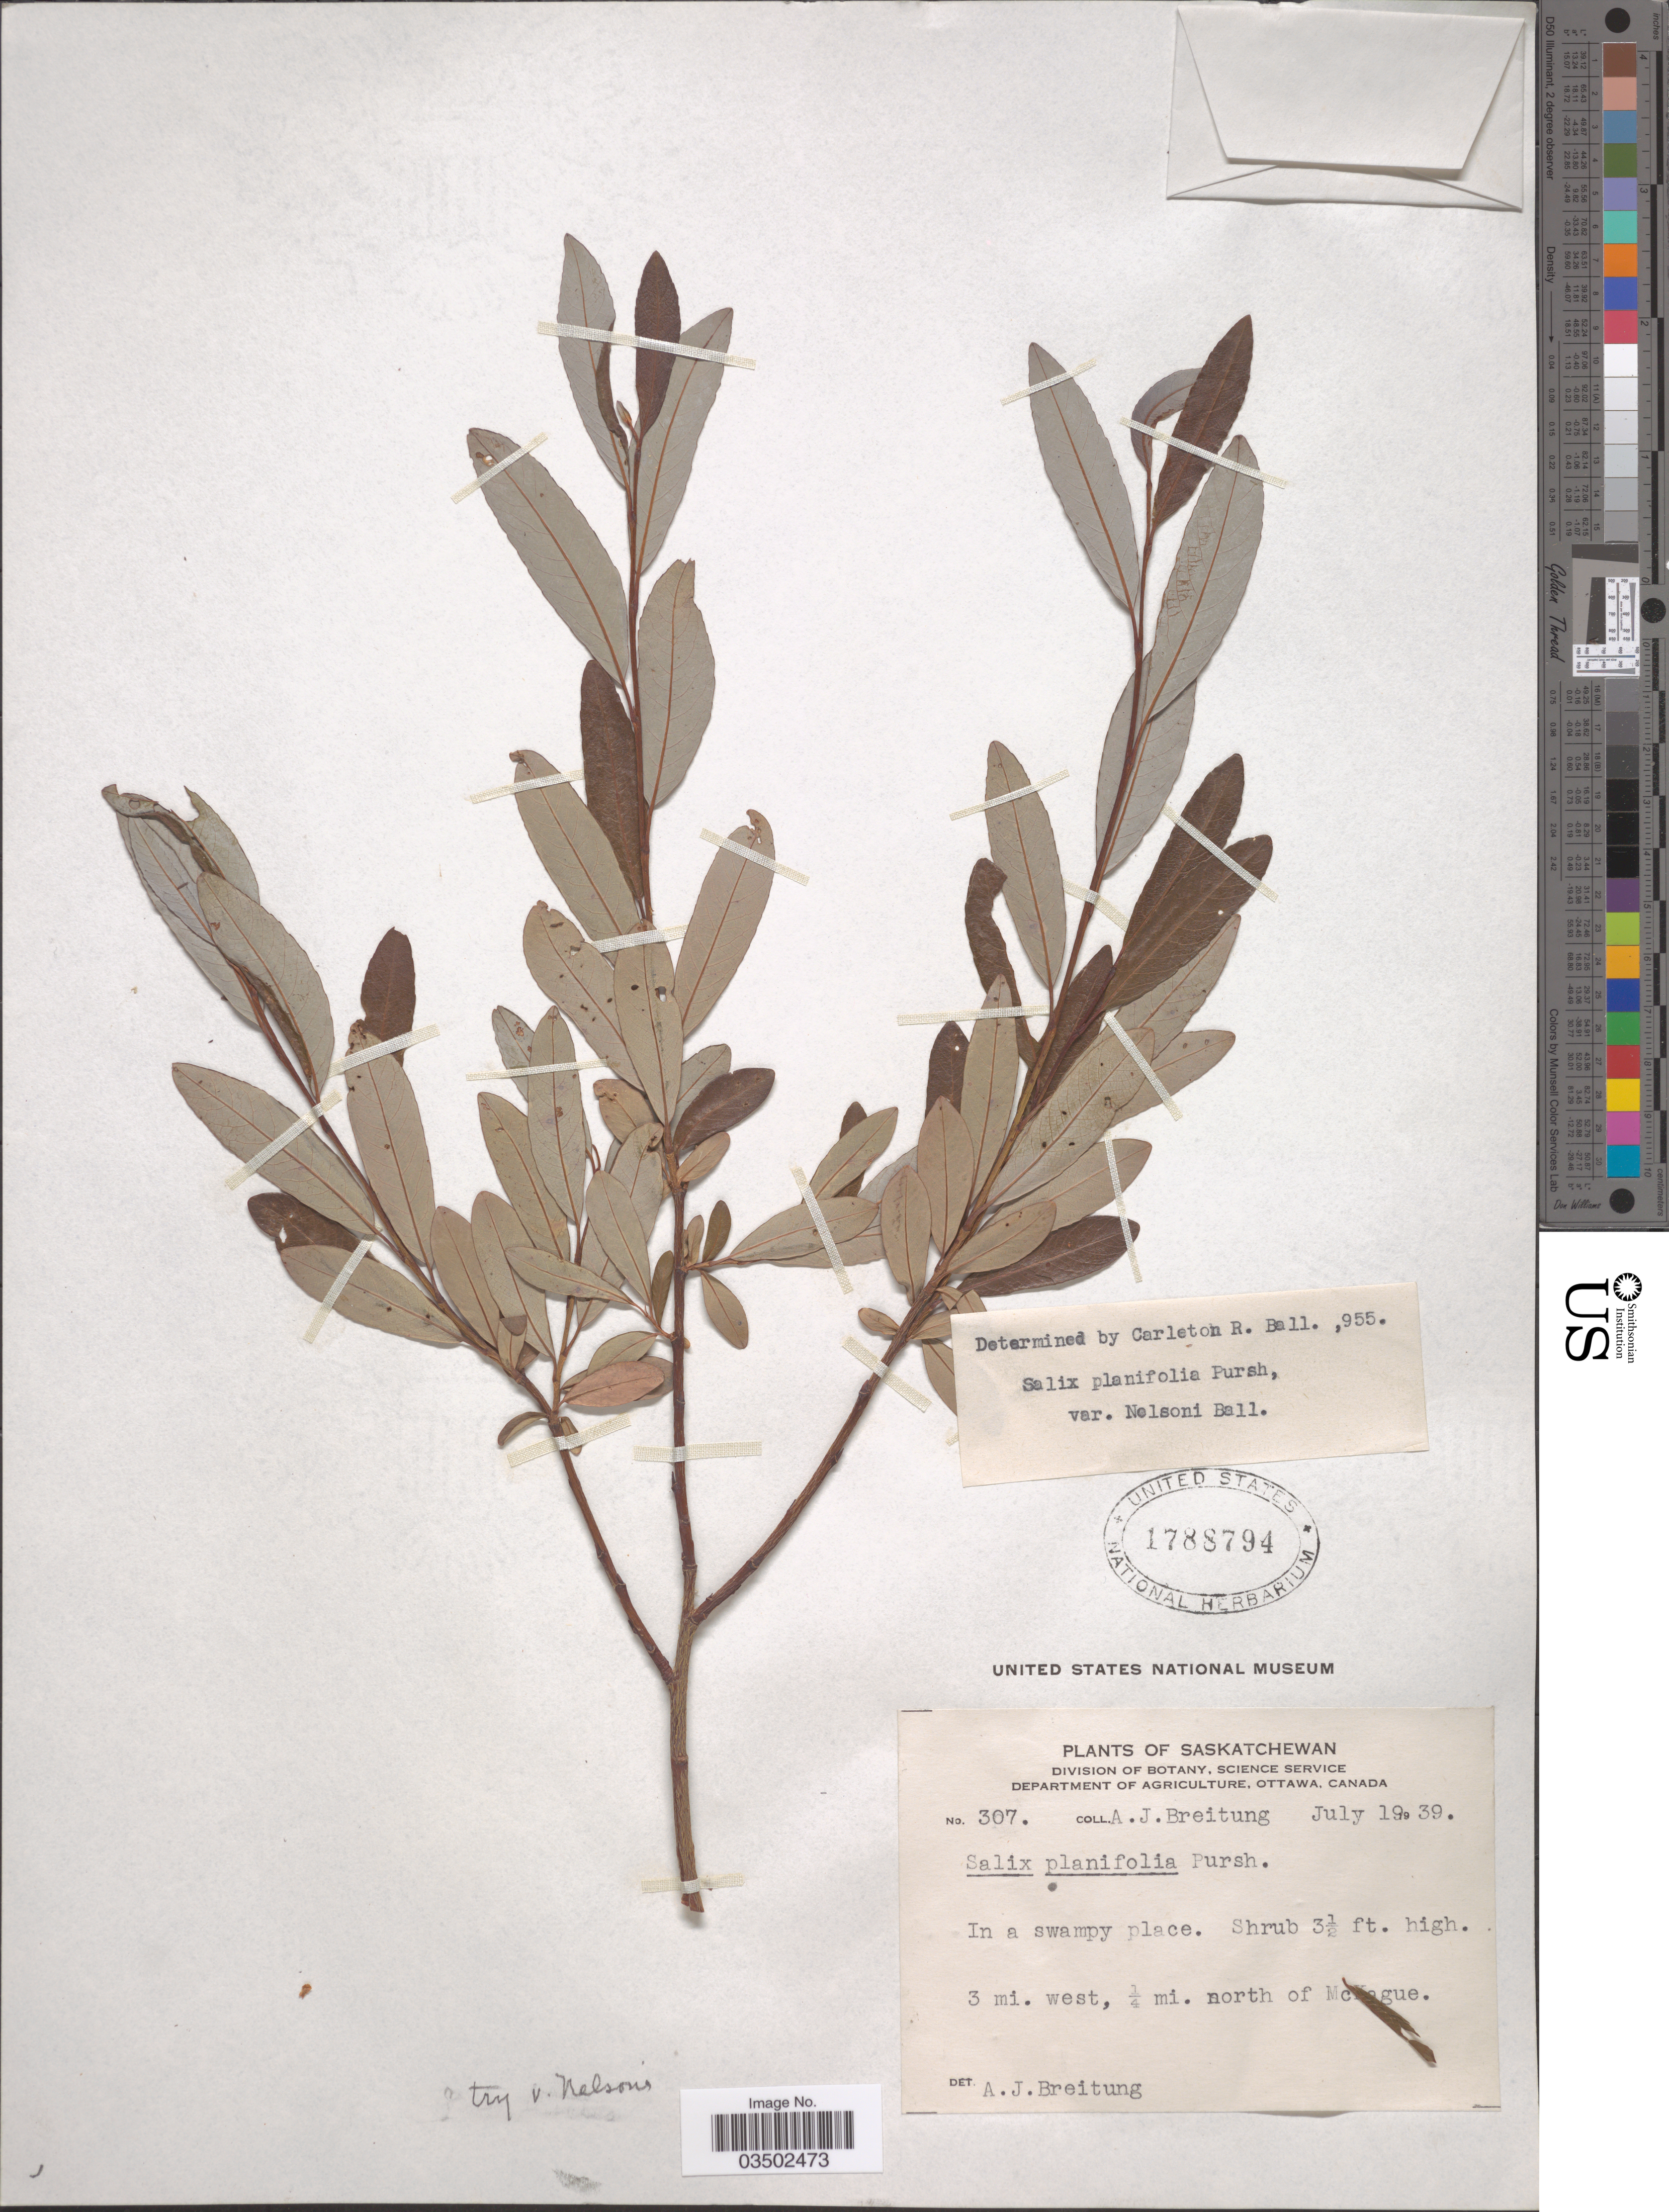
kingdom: Plantae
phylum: Tracheophyta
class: Magnoliopsida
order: Malpighiales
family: Salicaceae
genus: Salix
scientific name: Salix planifolia var. nelsonii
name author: (C.R. Ball) C.R. Ball ex E.C. Sm. bis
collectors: A. Breitung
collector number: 307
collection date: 1939-07-19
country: Canada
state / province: Saskatchewan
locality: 3 mi. west, ¼ mi. north of McKague.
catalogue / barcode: US 1788794